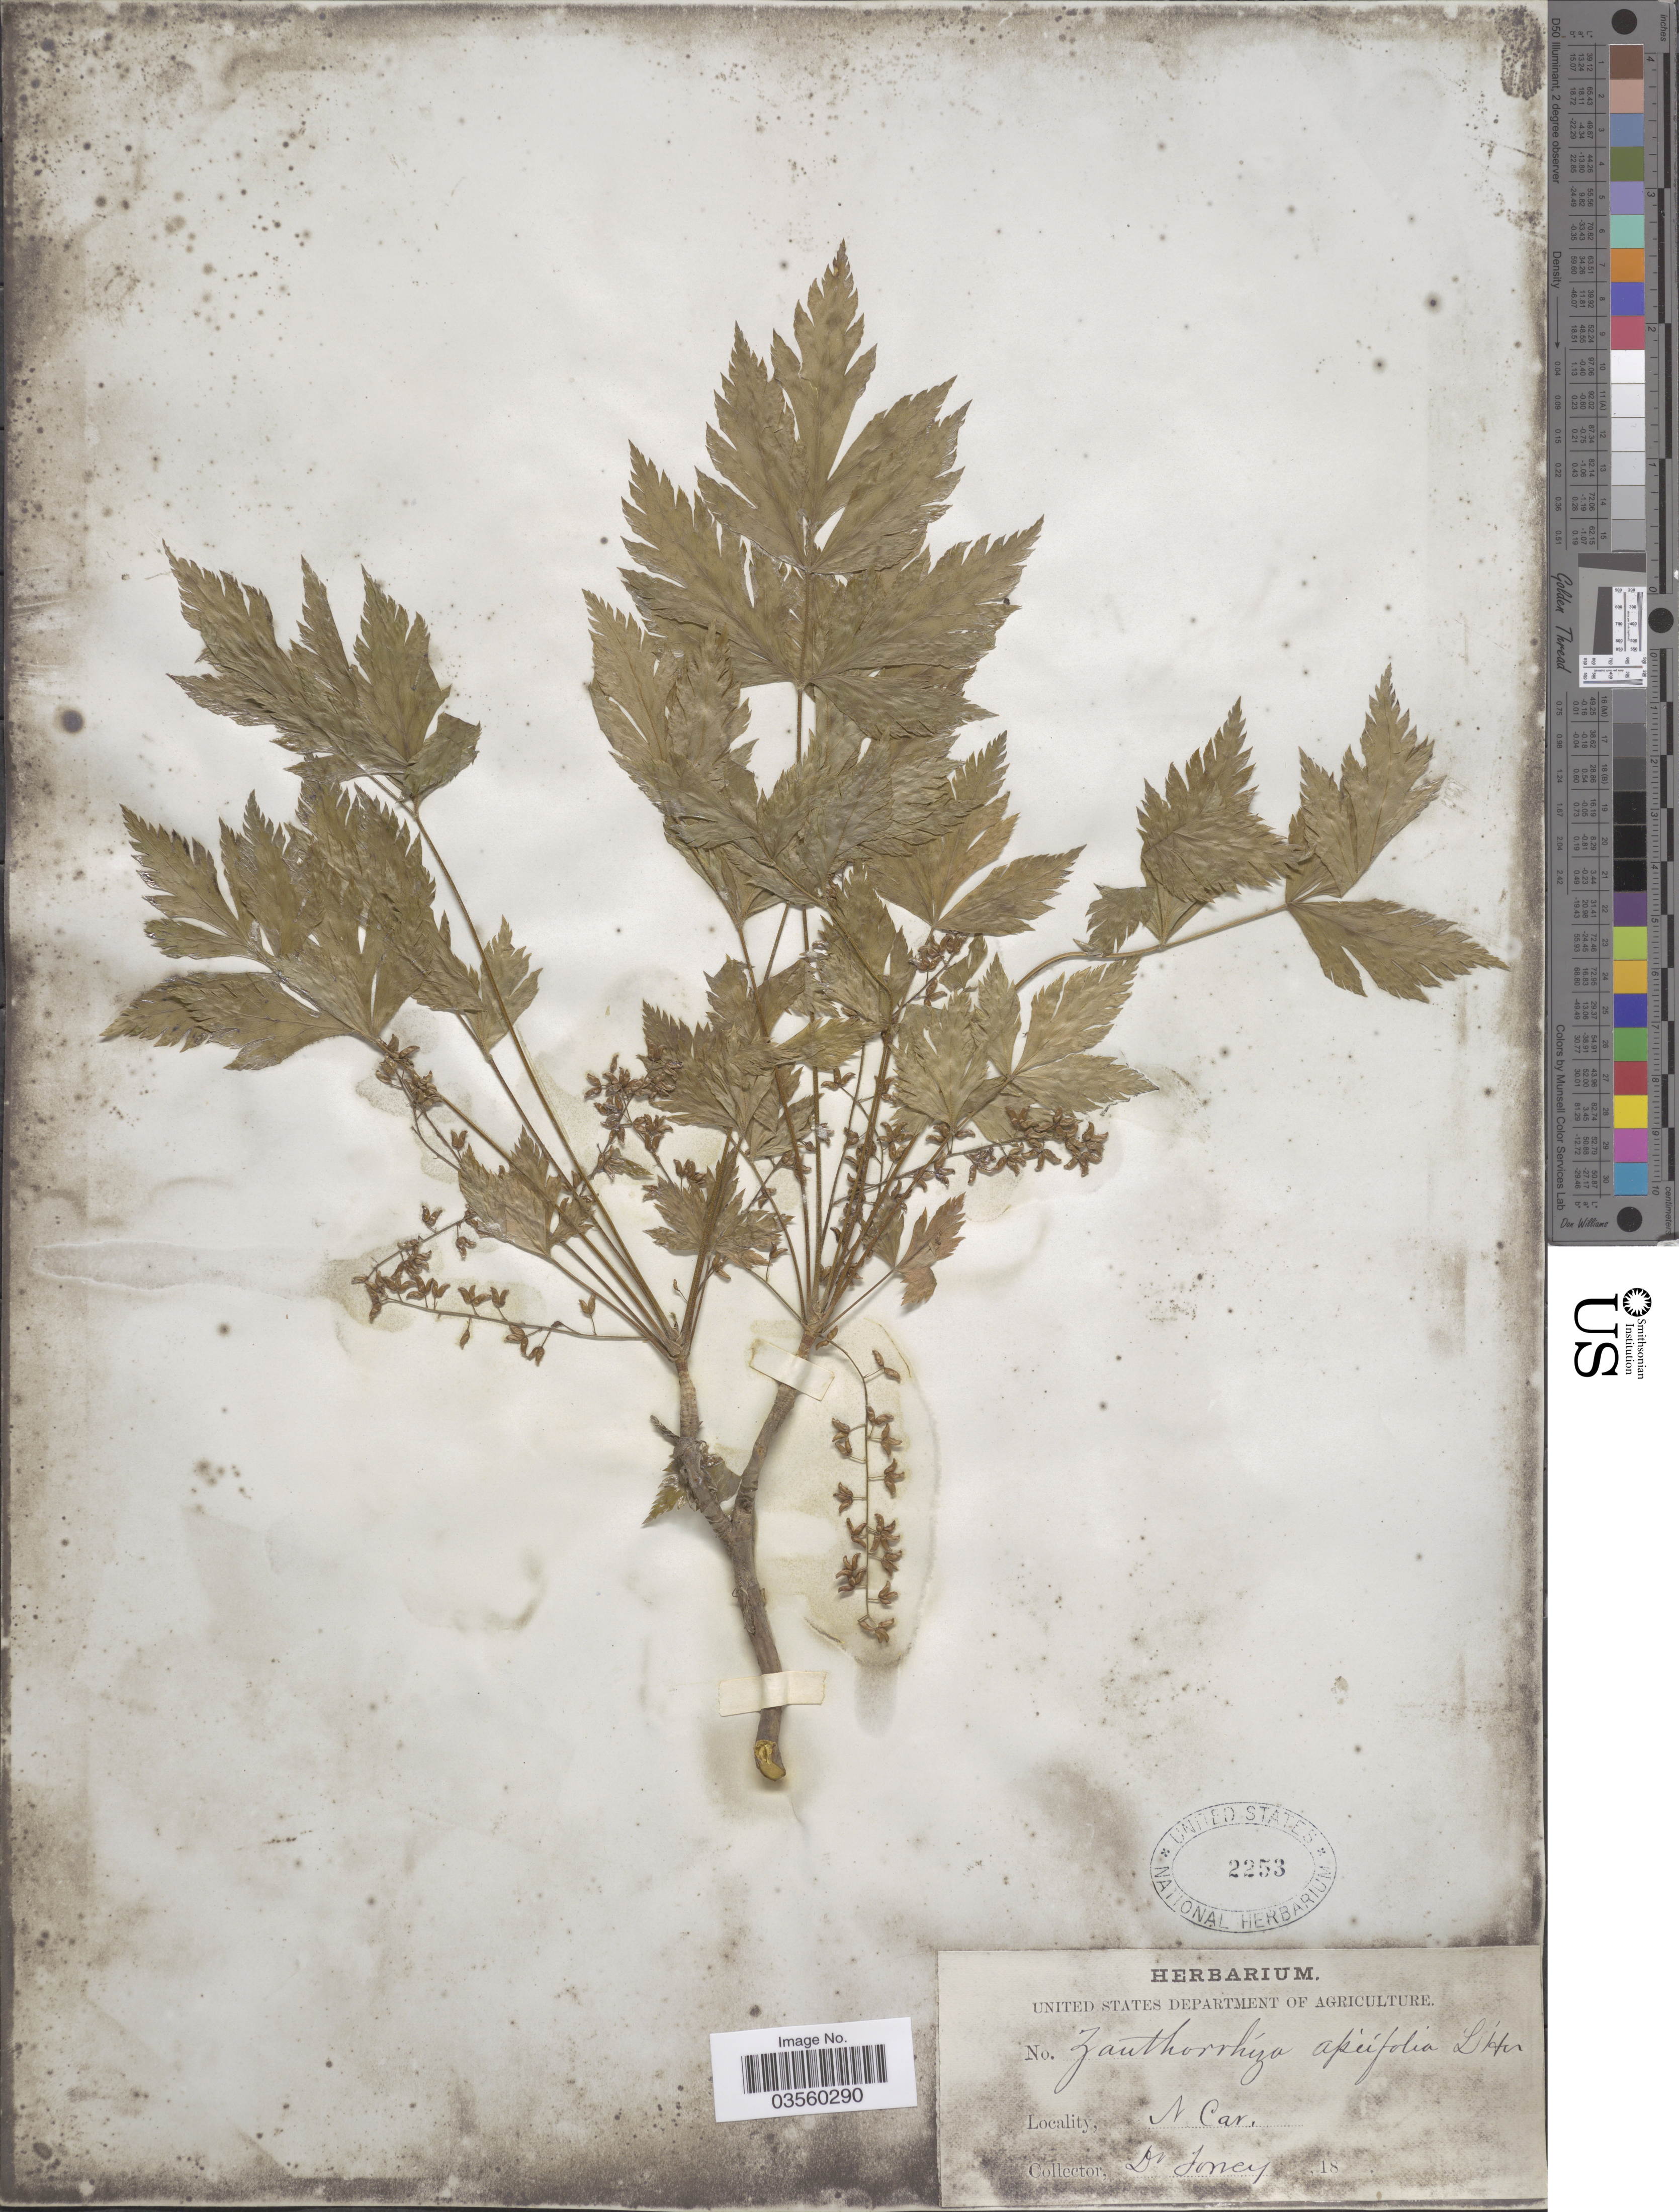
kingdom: Plantae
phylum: Tracheophyta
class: Magnoliopsida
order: Ranunculales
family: Ranunculaceae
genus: Xanthorhiza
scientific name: Xanthorhiza apiifolia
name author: L'Hér.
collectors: J. Torrey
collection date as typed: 18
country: United States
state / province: North Carolina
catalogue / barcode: US 2253